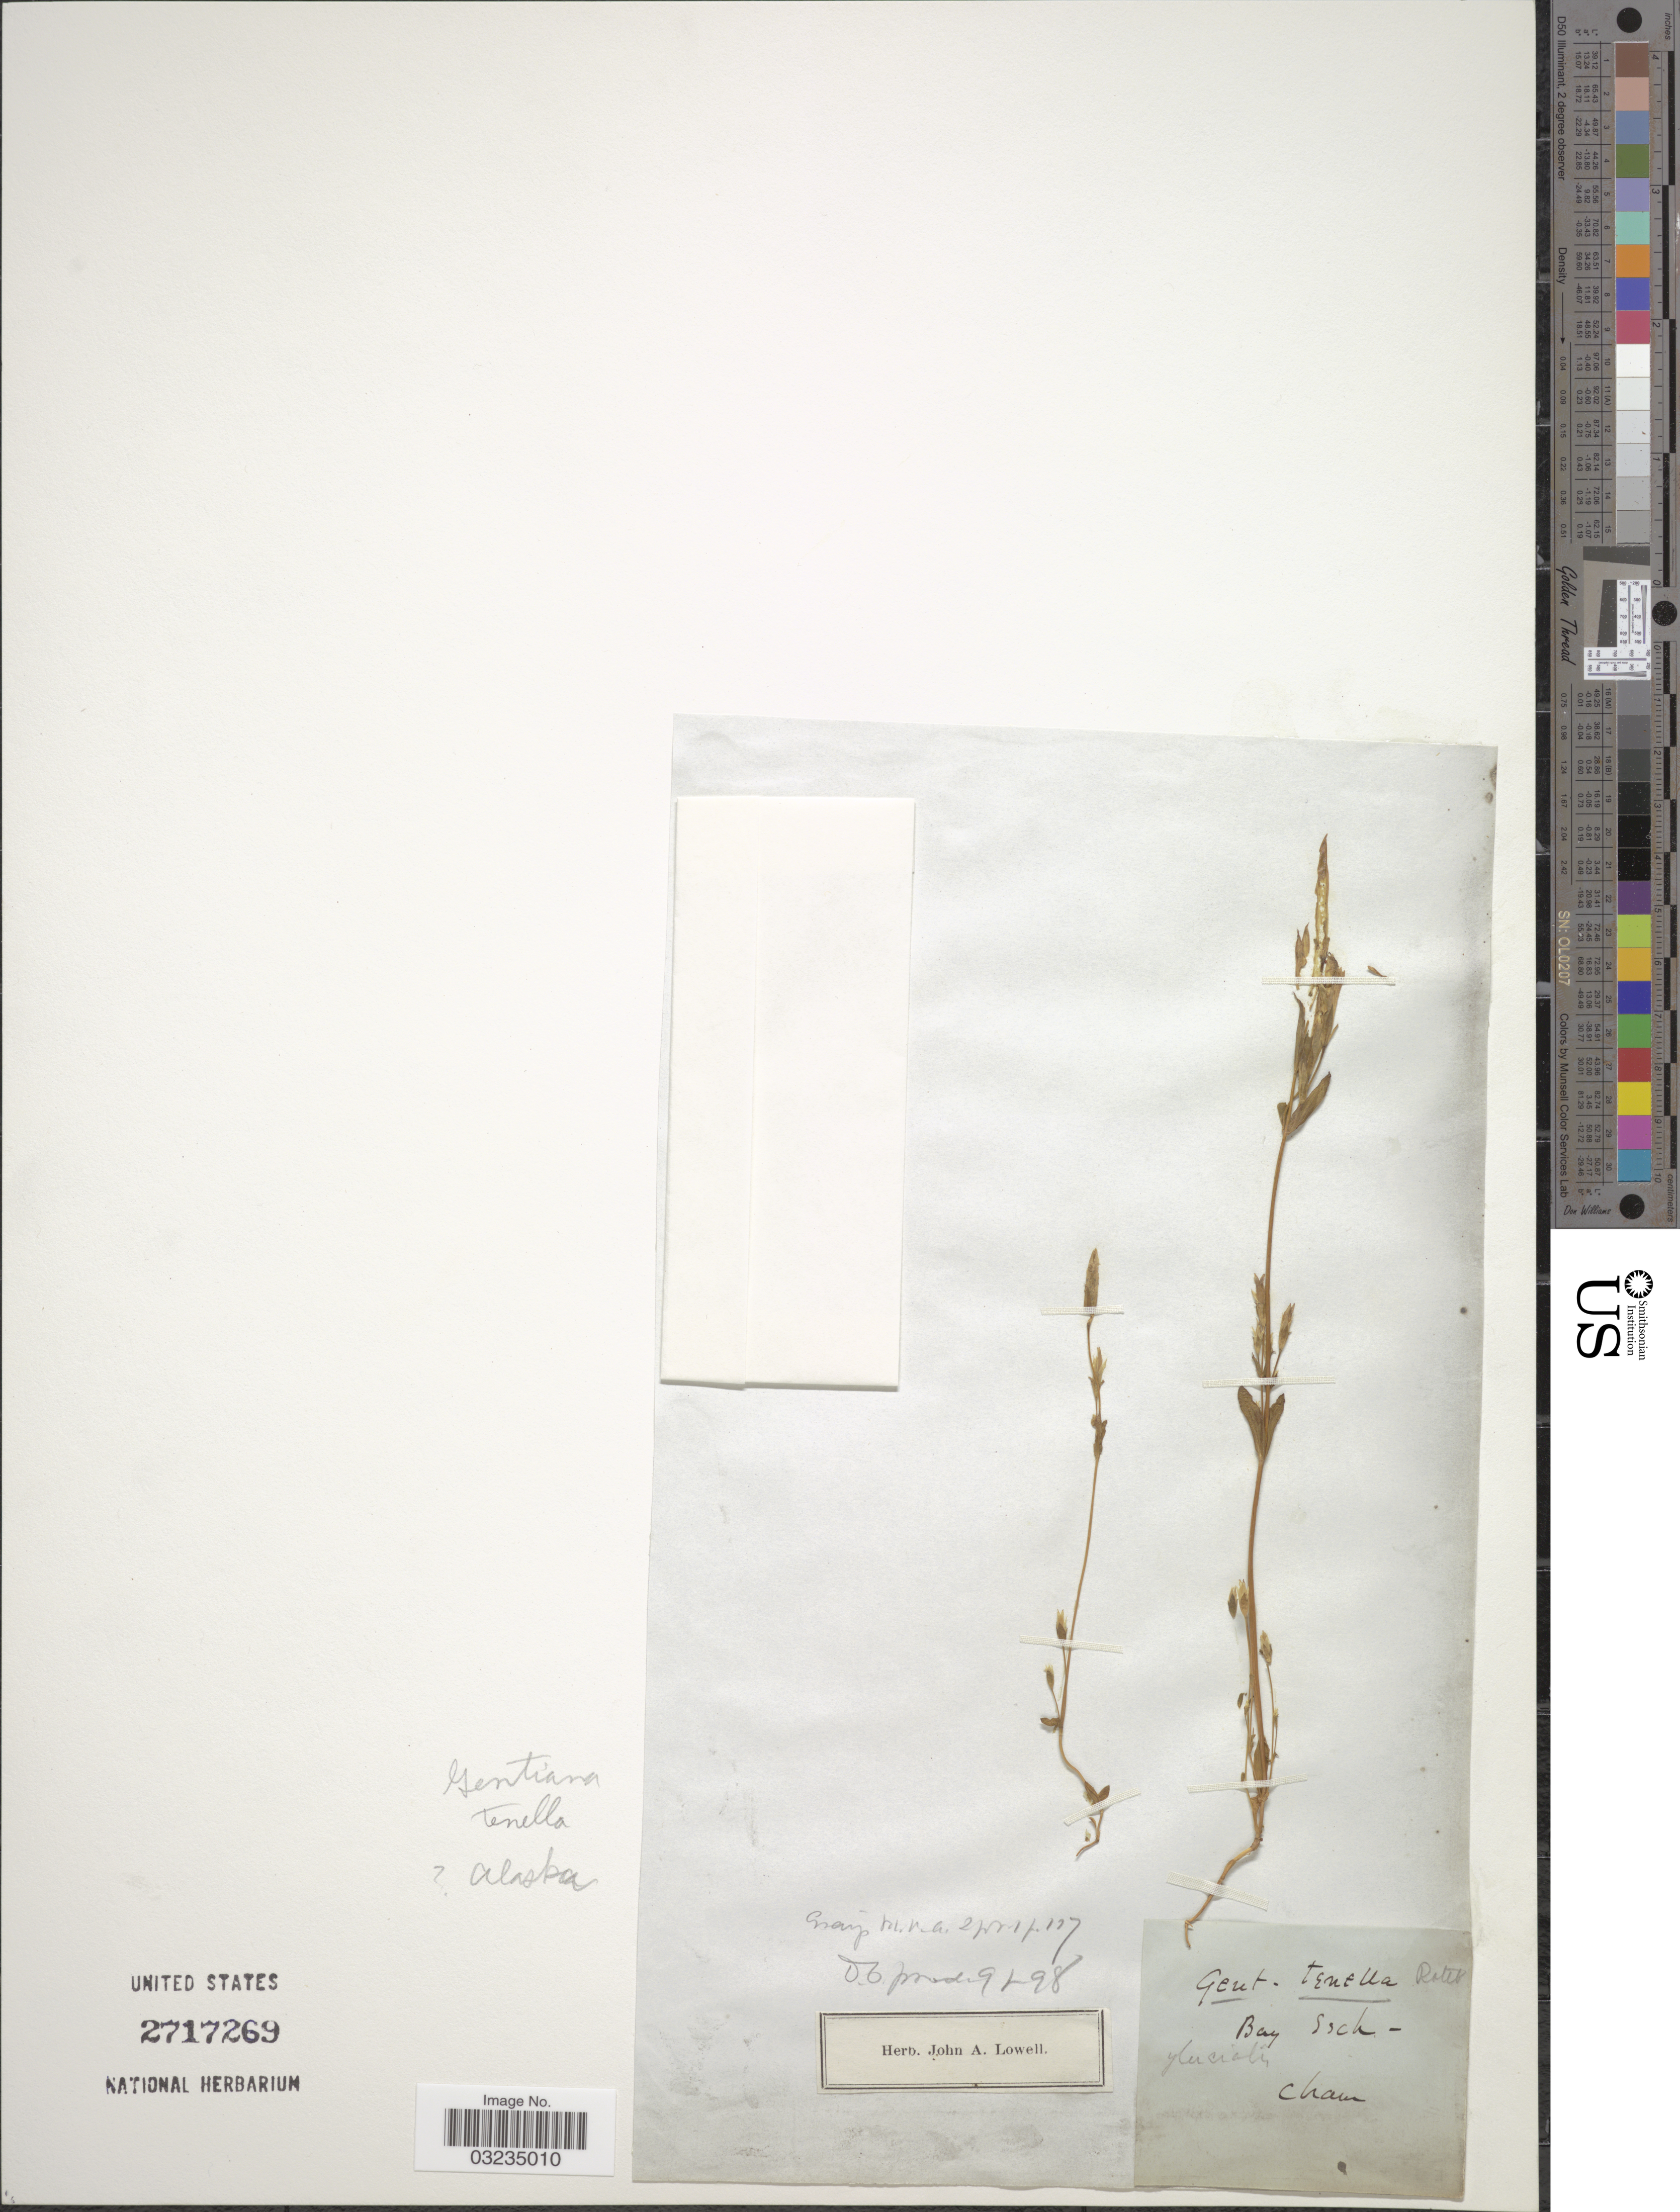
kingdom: Plantae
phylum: Tracheophyta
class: Magnoliopsida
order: Gentianales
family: Gentianaceae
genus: Gentiana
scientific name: Gentiana tenella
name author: Rottb.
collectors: ex herb. John A. Lowell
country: United States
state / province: Alaska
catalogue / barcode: US 2717269